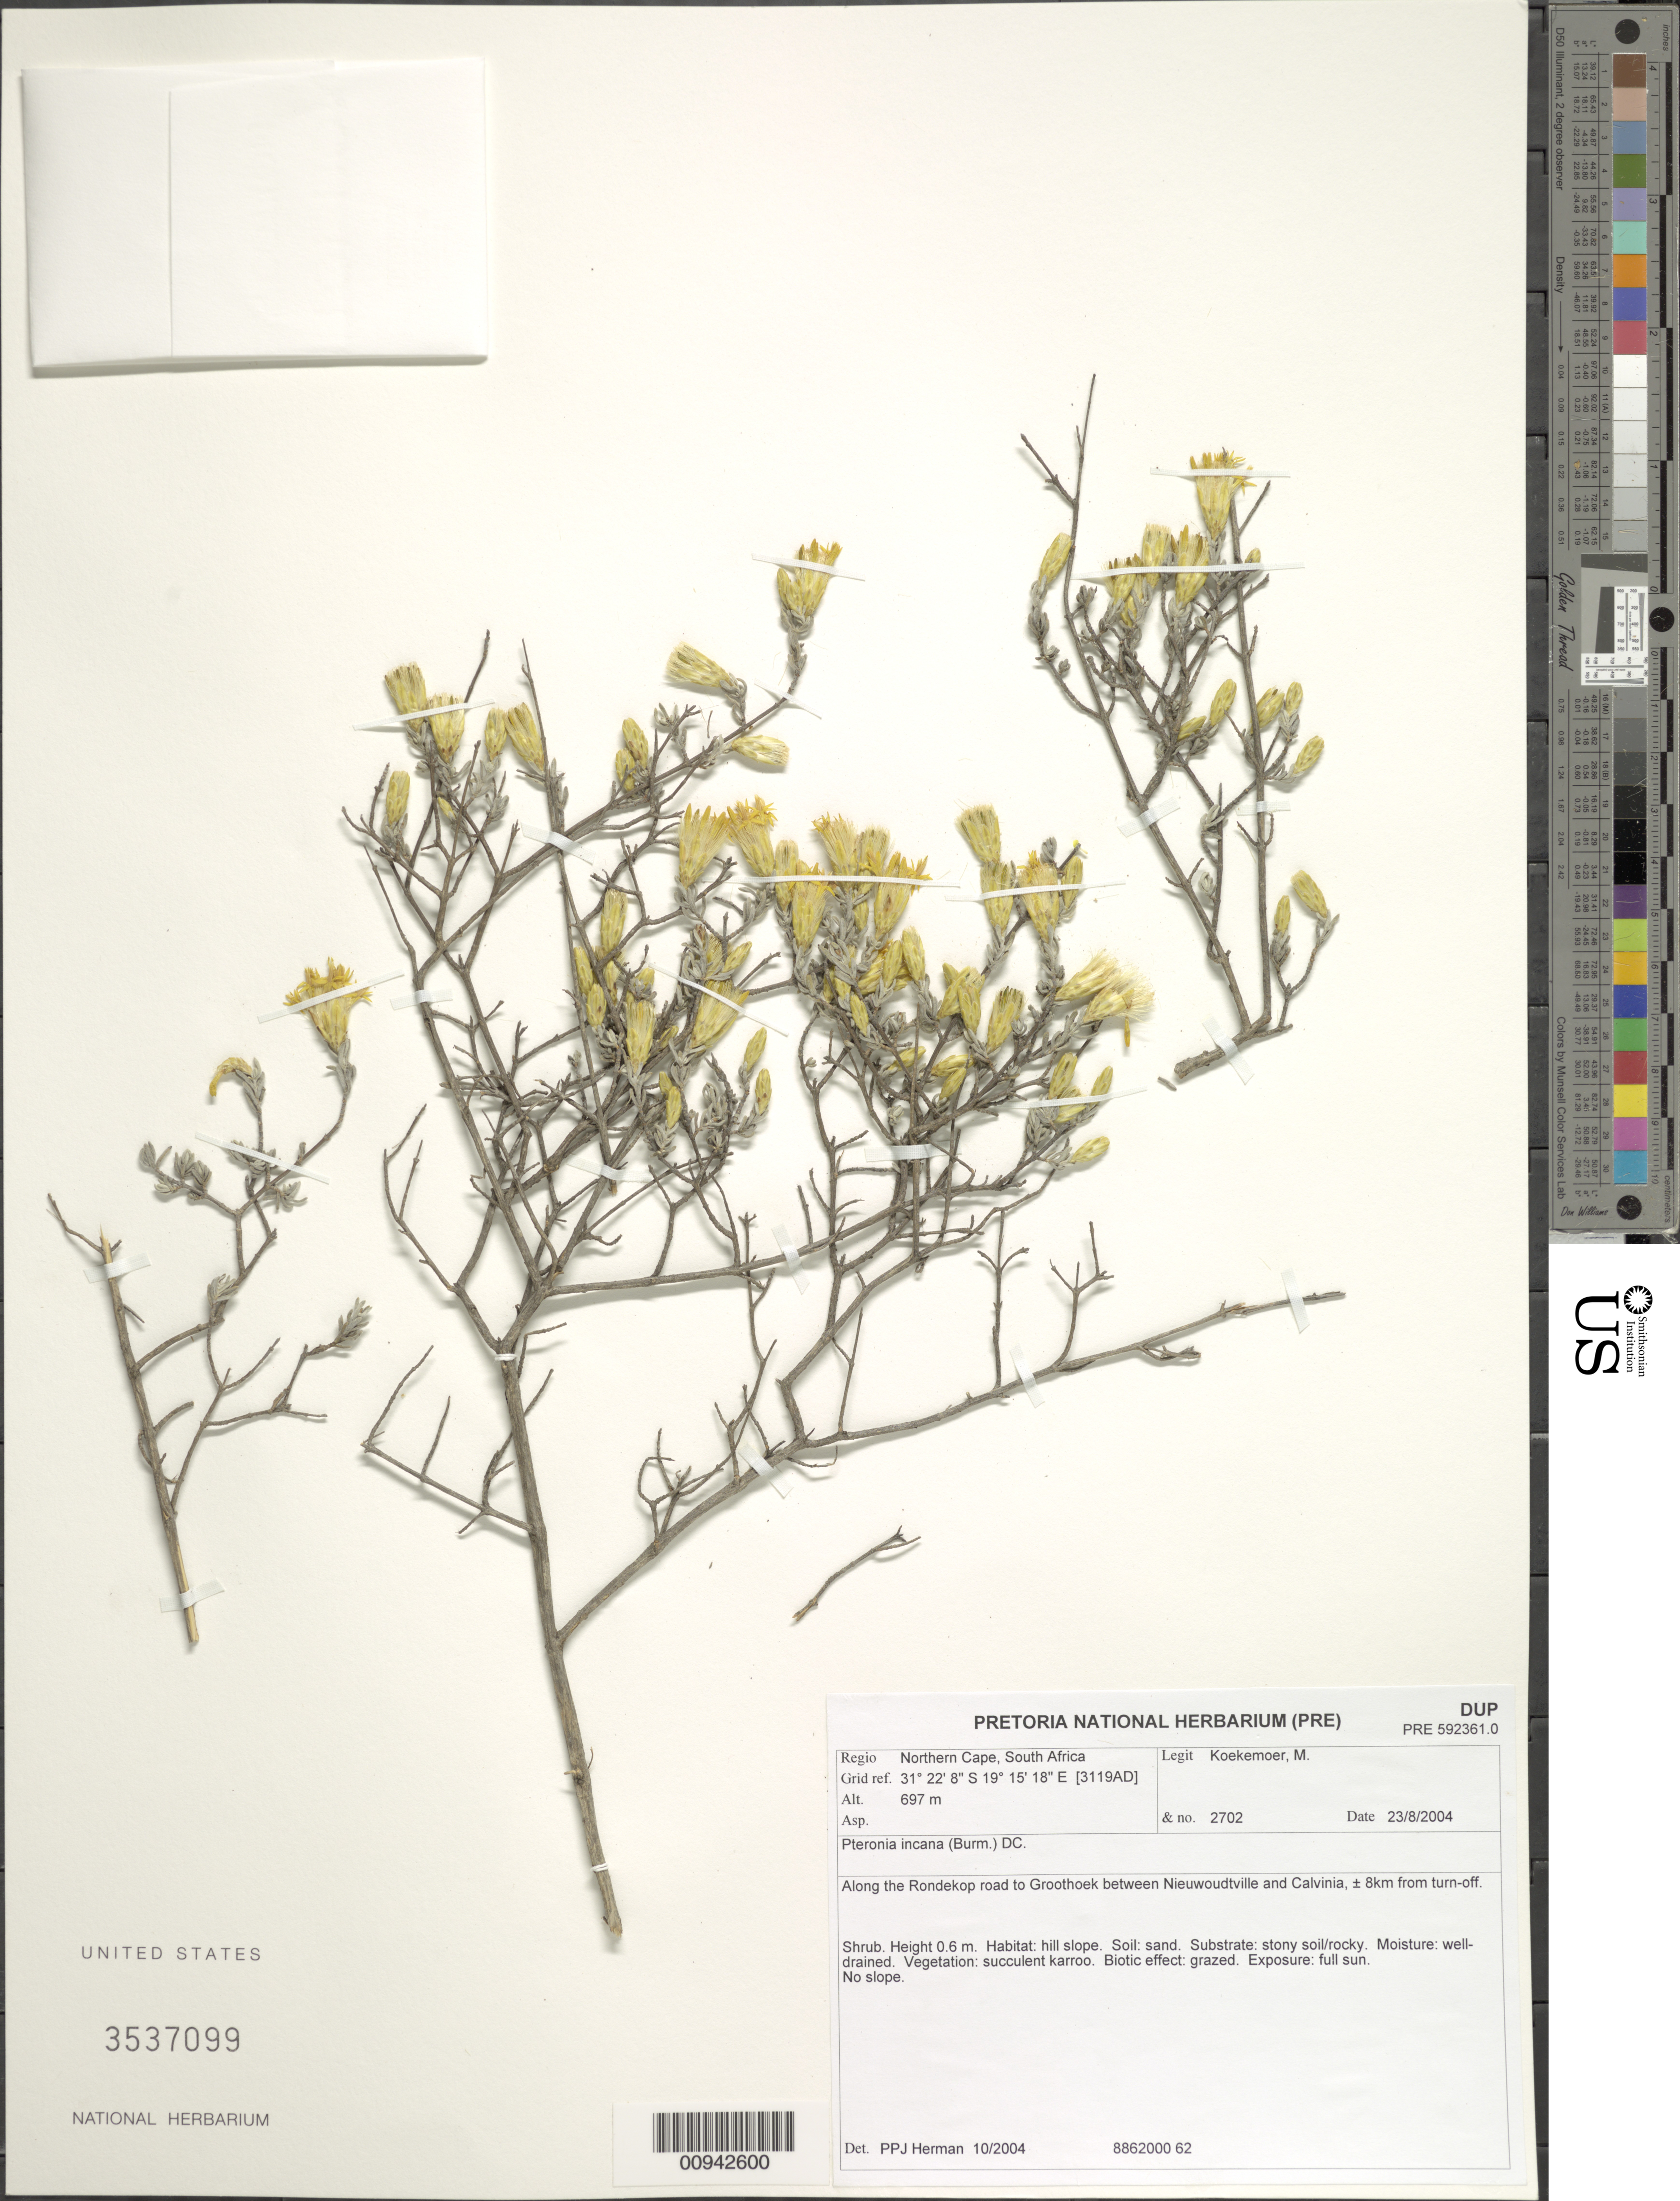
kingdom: Plantae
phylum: Tracheophyta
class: Magnoliopsida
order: Asterales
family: Asteraceae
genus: Pteronia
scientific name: Pteronia incana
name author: DC.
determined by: Herman, P. P. J.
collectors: M. Koekemoer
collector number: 2702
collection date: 2004-08-23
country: South Africa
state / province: Northern Cape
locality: Rondekop road to Groothoek between Nieuwouldtville and Calvinia, +-8km from turn-off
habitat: Hill slope. Sand. Stony soil/rocky. Well-drained. Succulent karroo. Grazed. Full sun. No slope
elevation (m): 697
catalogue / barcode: US 3537099